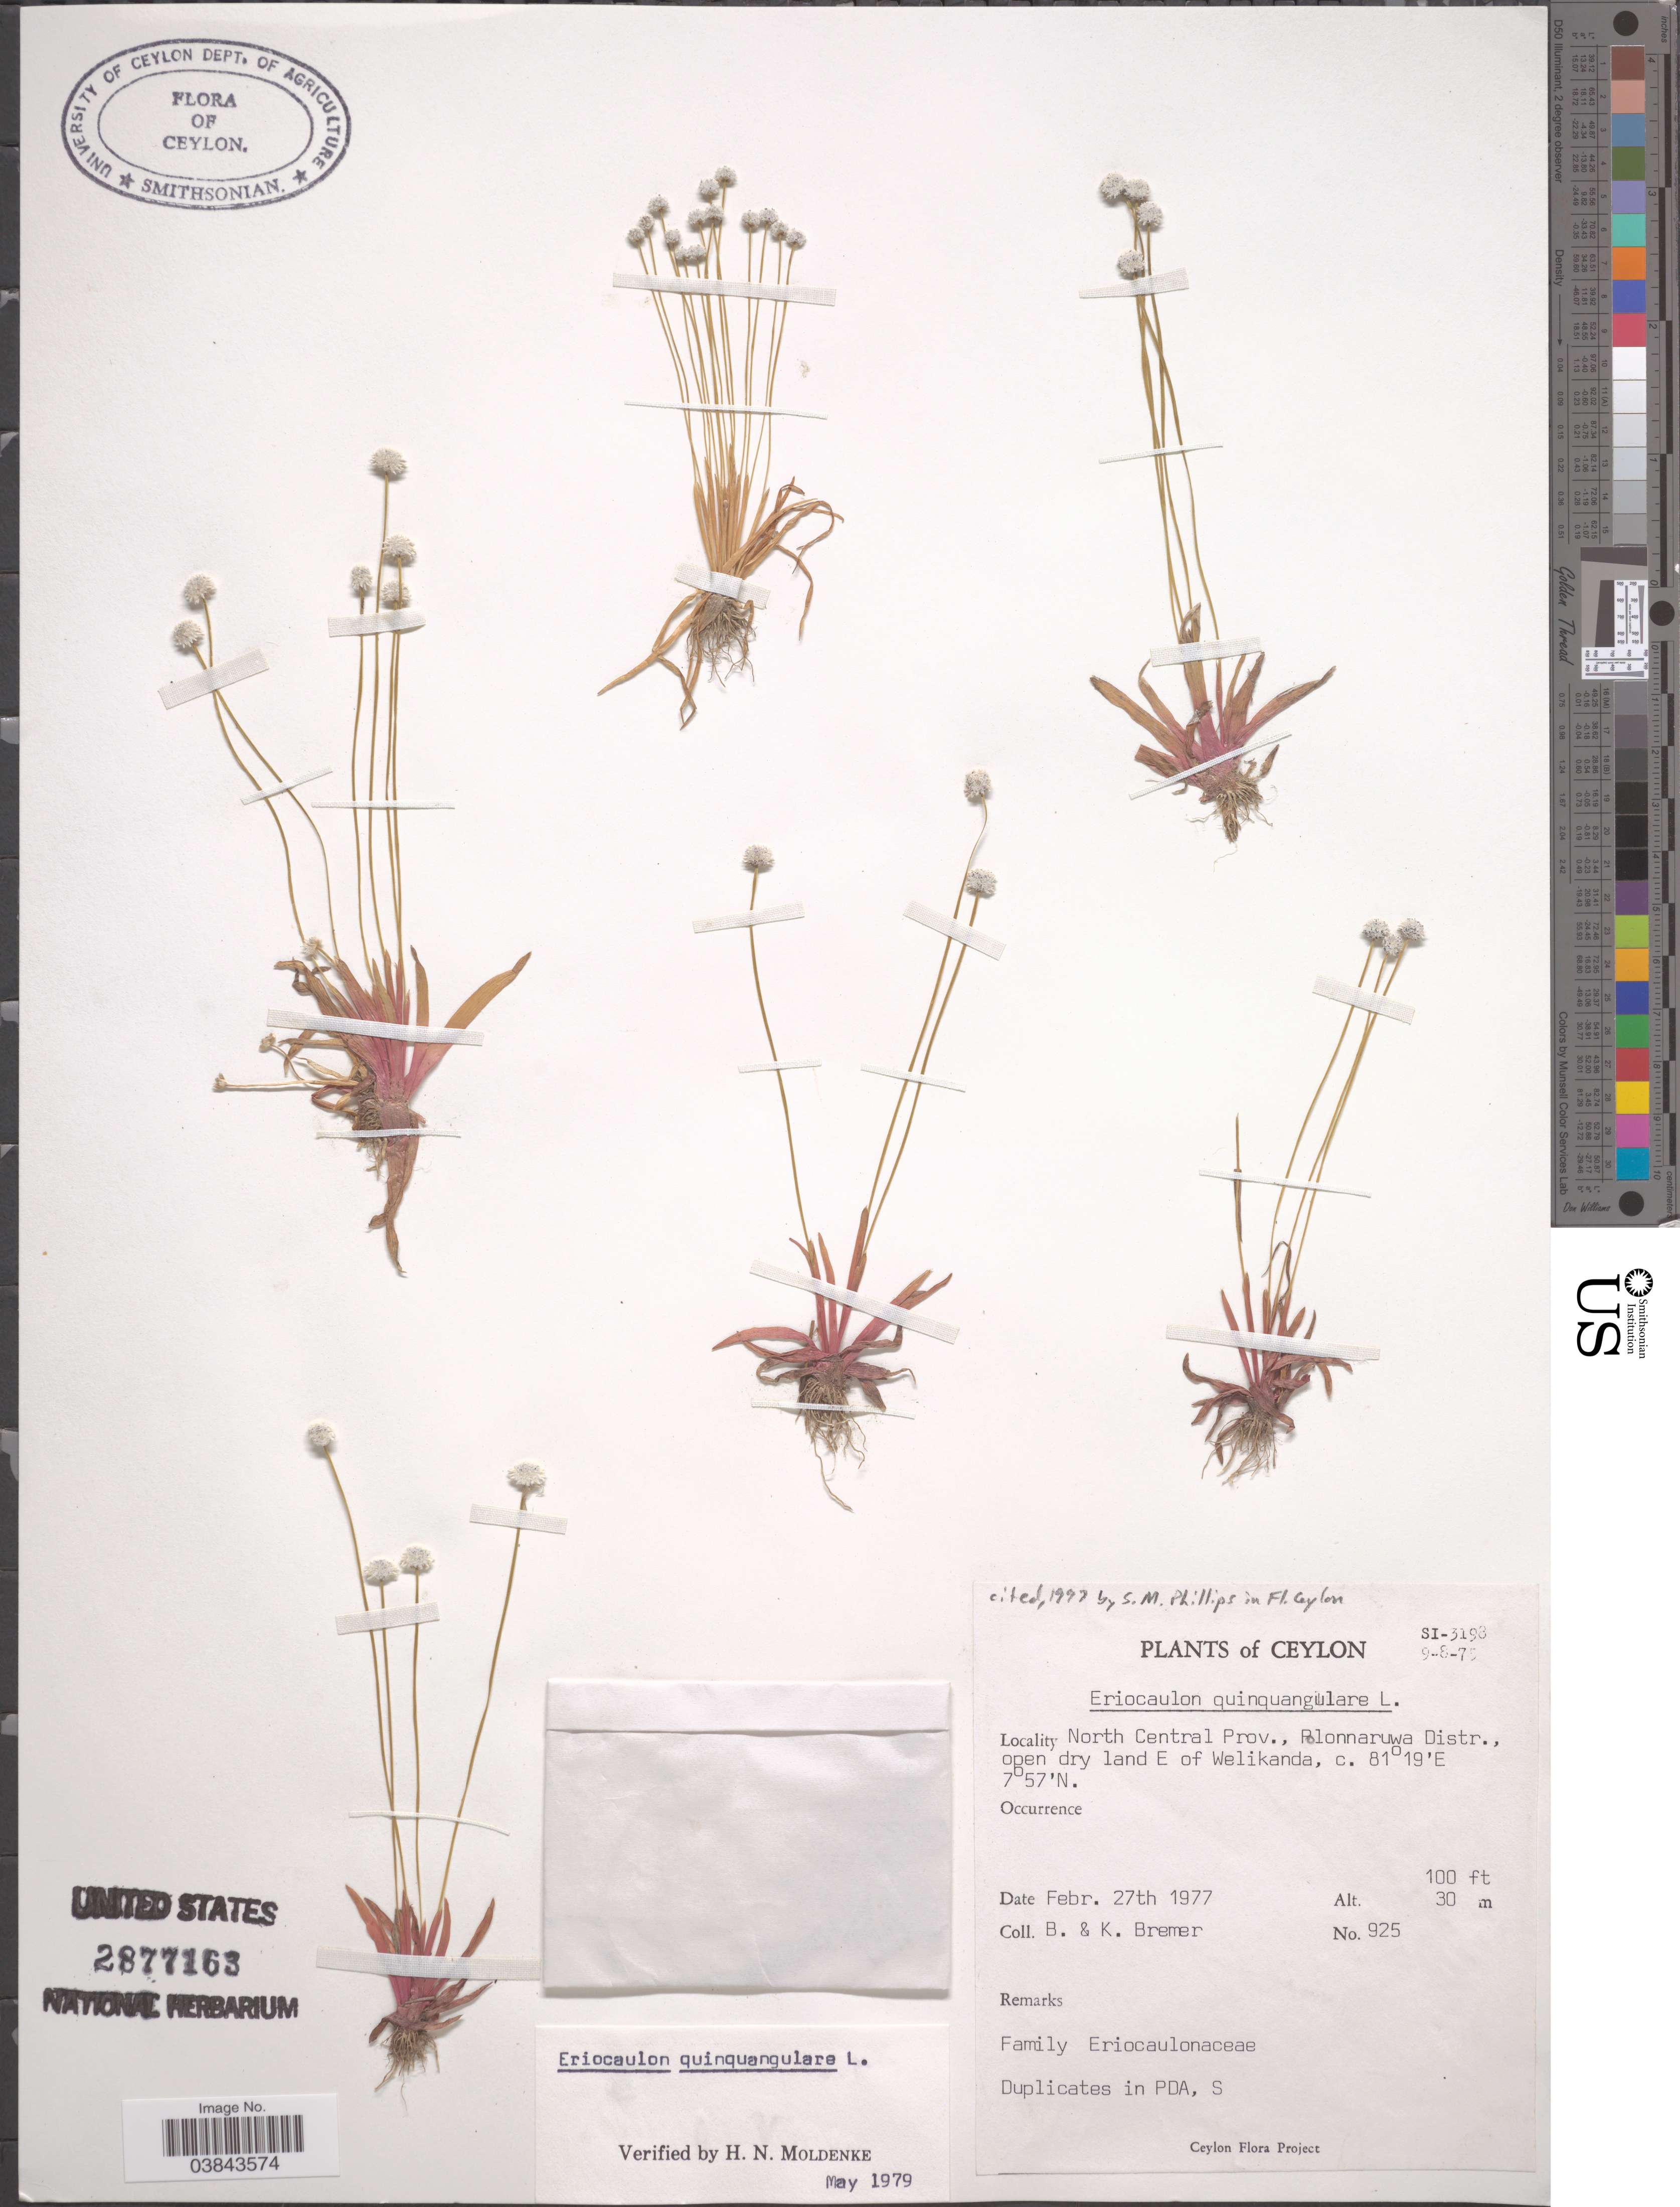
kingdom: Plantae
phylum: Tracheophyta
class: Liliopsida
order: Poales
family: Eriocaulaceae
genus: Eriocaulon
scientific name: Eriocaulon quinquangulare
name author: L.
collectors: B. Bremer & K. Bremer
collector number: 925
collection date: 1977-02-27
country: Sri Lanka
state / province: North Central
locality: Ceylon. Polonnaruwa Distr., open dry land E of Welikanda.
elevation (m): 30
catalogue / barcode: US 2877163